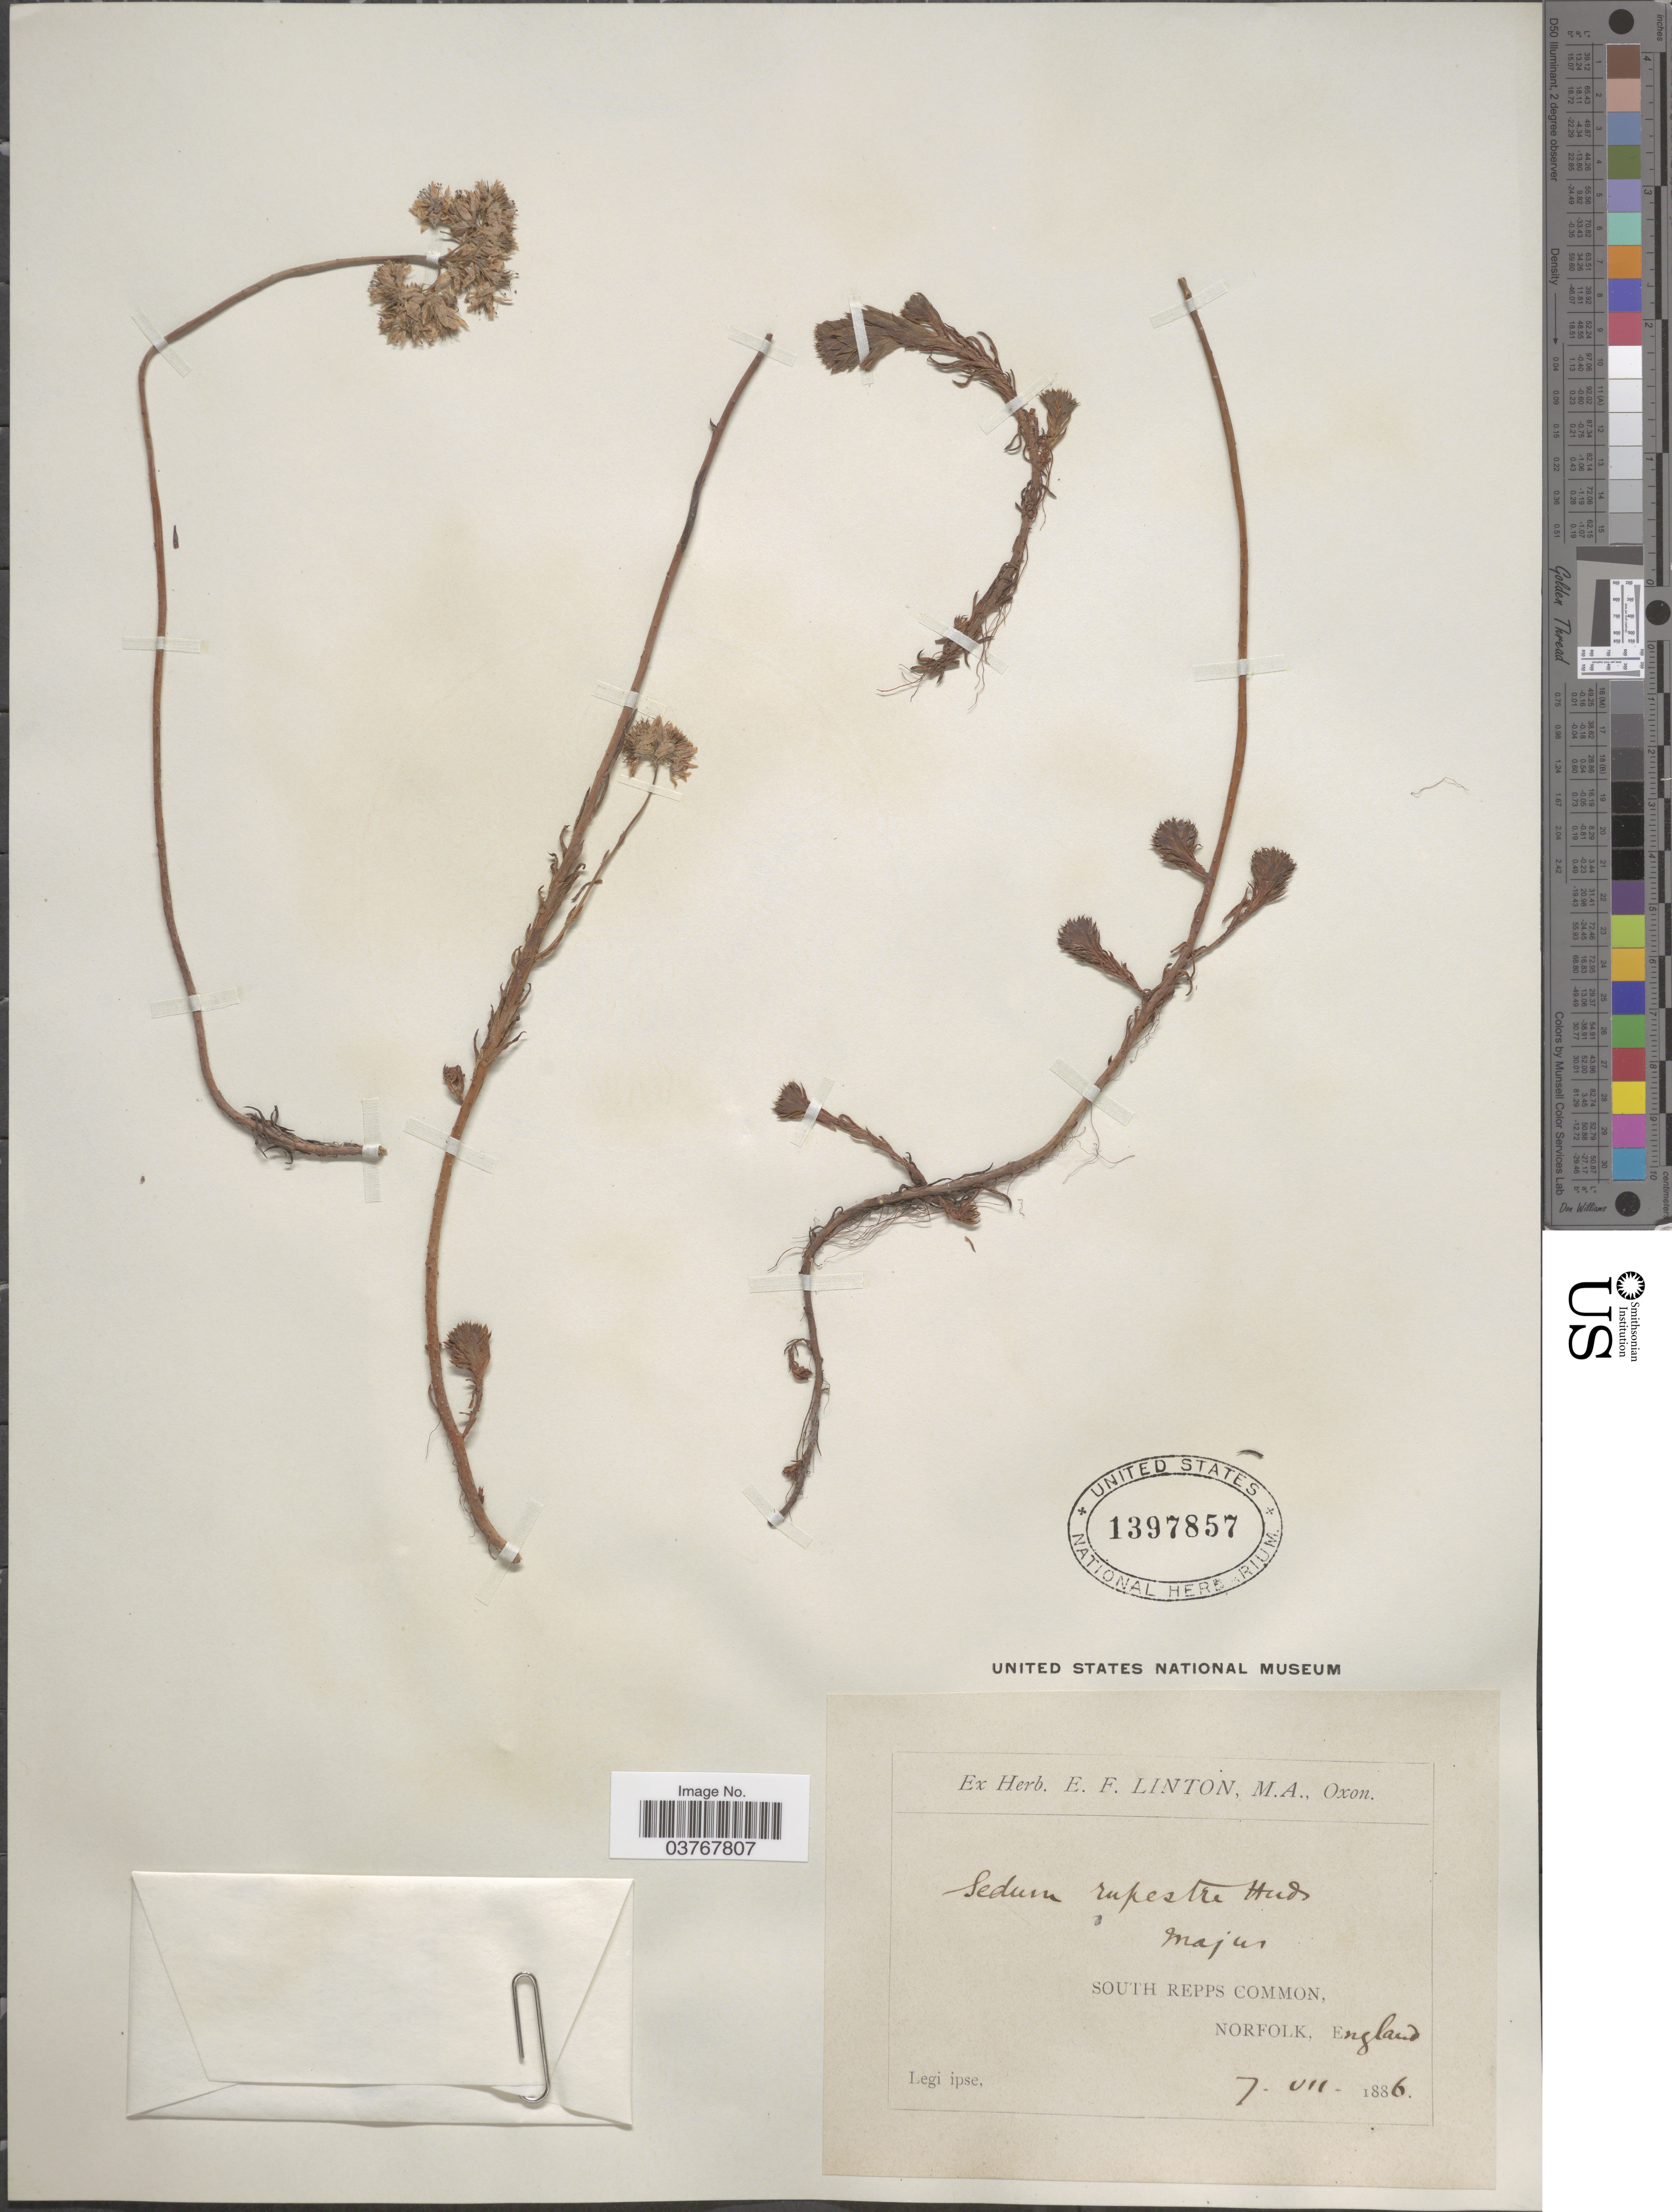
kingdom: Plantae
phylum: Tracheophyta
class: Magnoliopsida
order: Saxifragales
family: Crassulaceae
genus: Petrosedum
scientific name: Petrosedum rupestre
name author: (L.) P.V. Heath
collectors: E. Linton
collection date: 1886-07-07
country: United Kingdom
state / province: England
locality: South Repps Common, Norfolk.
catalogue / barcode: US 1397857